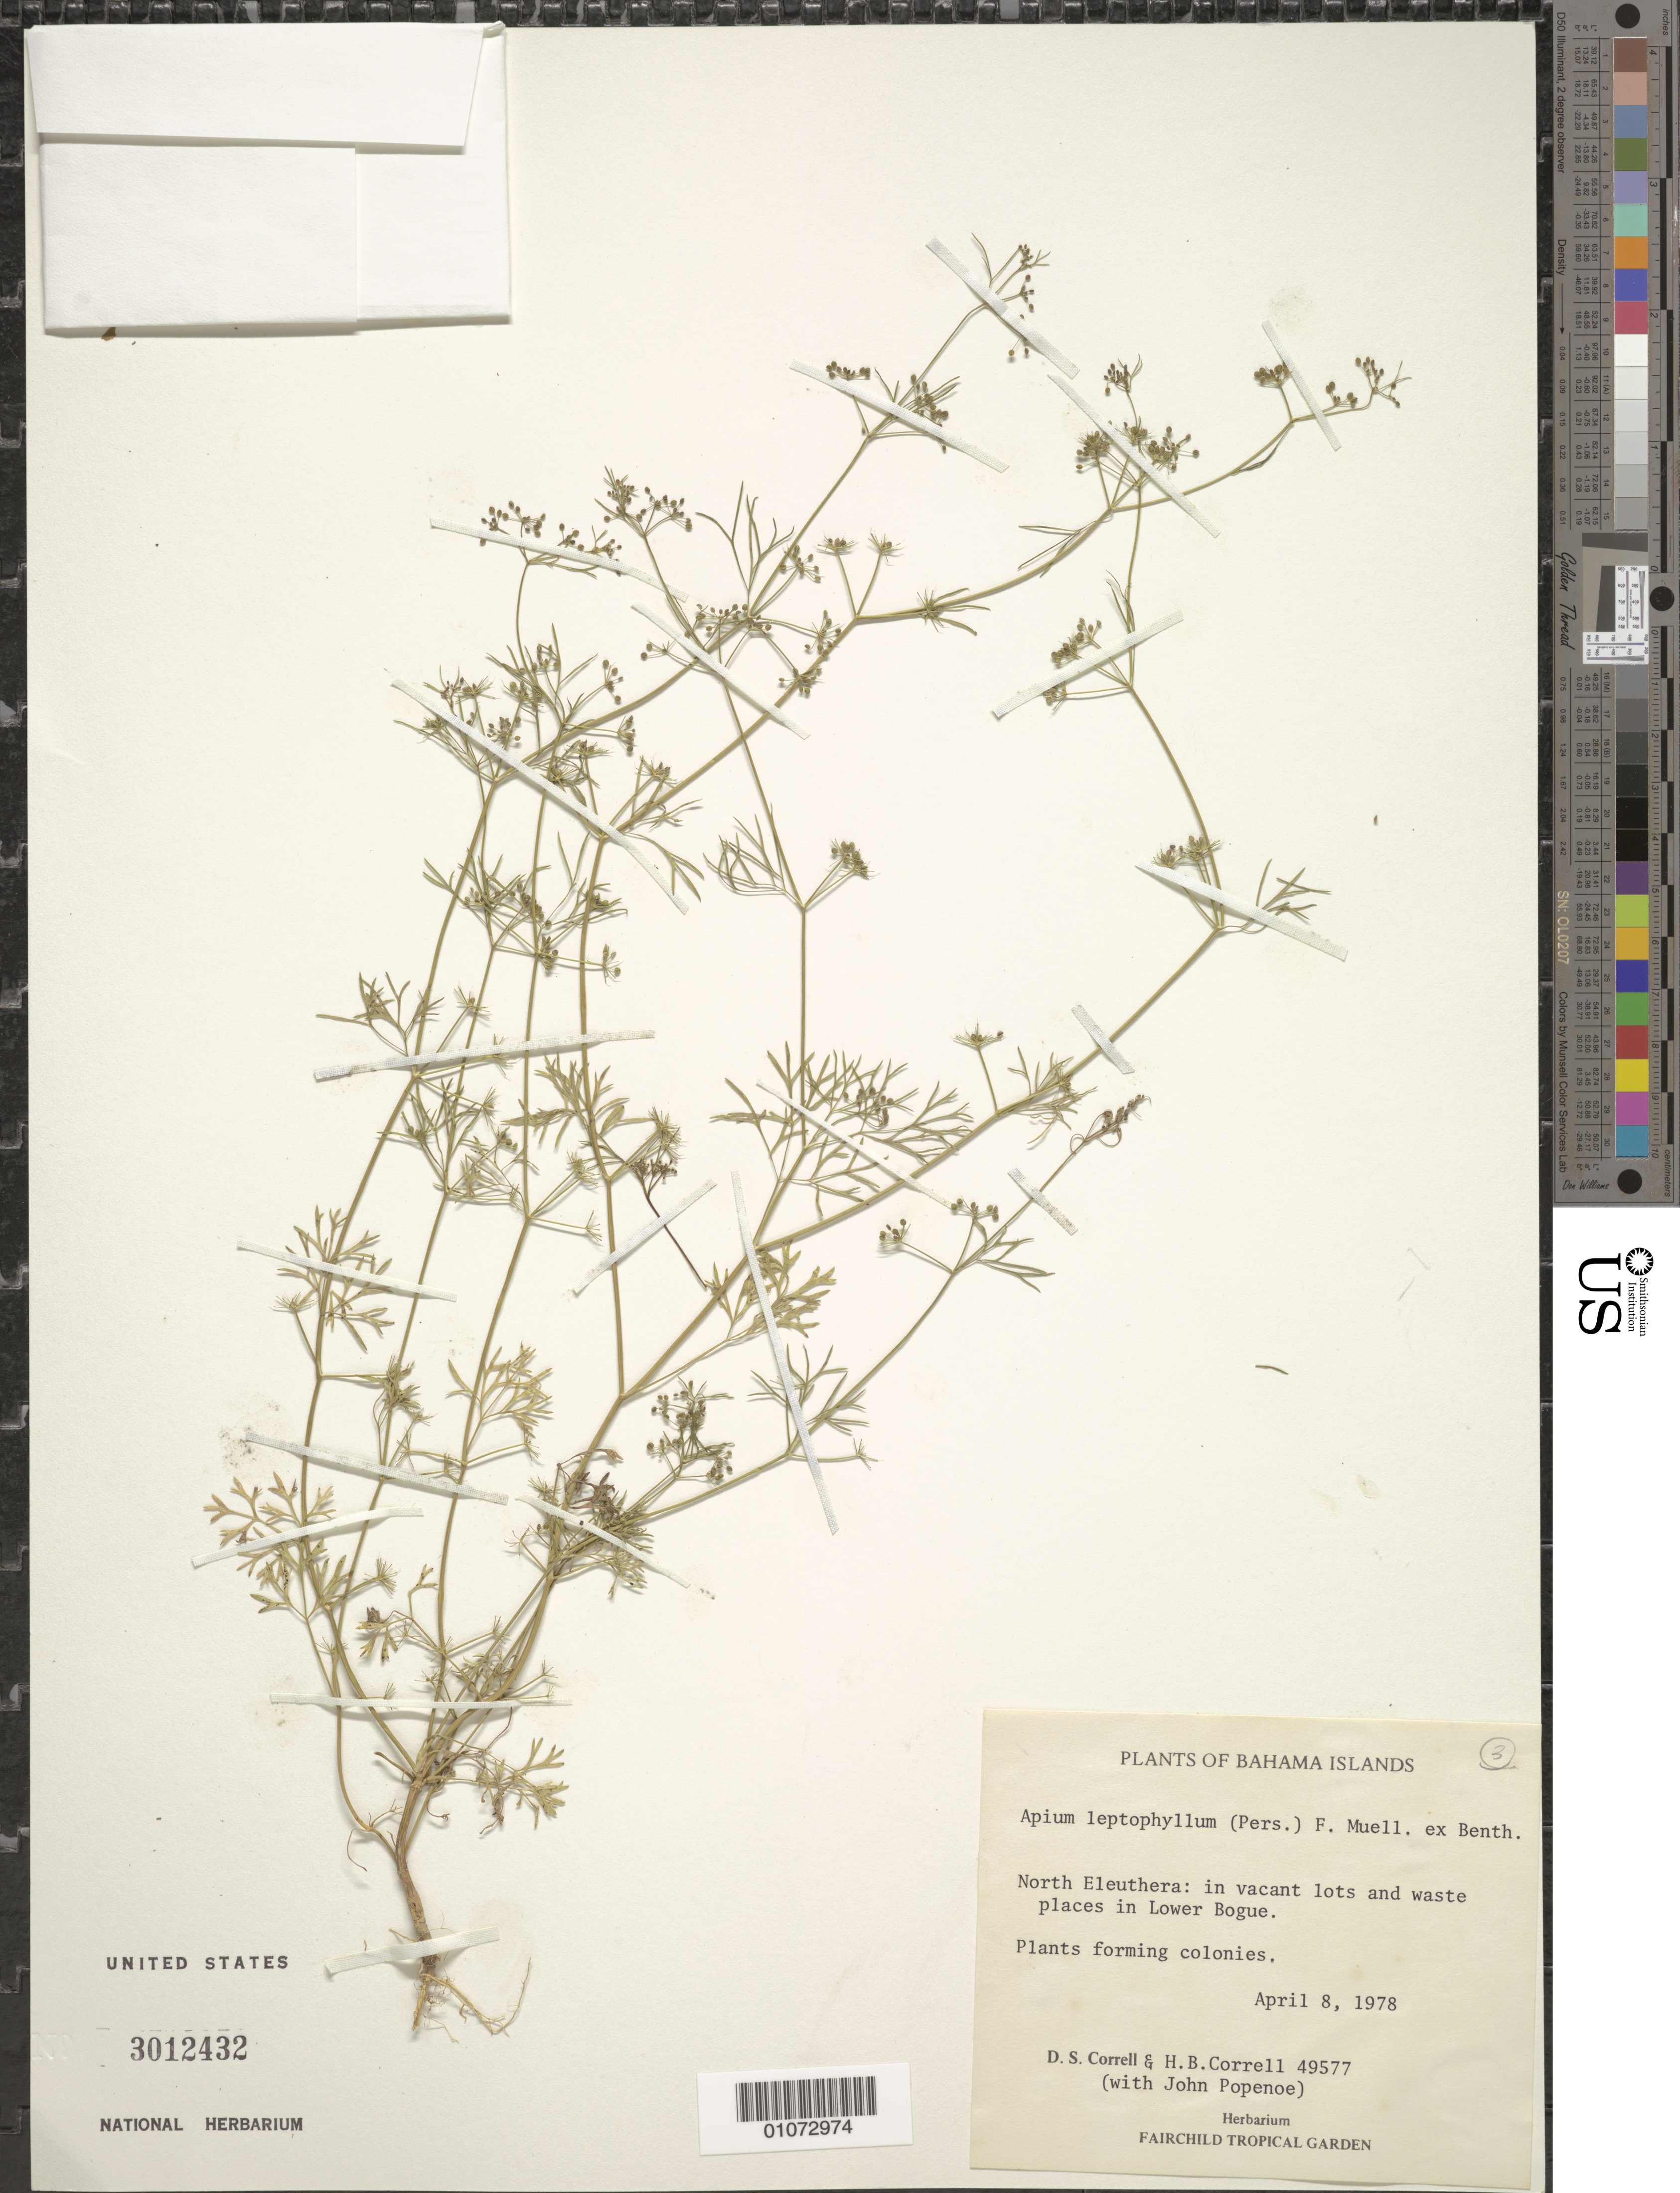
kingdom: Plantae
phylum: Tracheophyta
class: Magnoliopsida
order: Apiales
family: Apiaceae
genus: Apium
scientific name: Apium leptophyllum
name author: (Pers.) F. Muell. ex Benth.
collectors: D. S. Correll, H. Correll & J. Popenoe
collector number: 49577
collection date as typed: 08 Apr 1978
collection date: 1978-04-08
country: Bahamas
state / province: North Eleuthera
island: Eleuthera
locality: In vacant lots and waste places in Lower Bogue.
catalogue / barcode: US 3012432